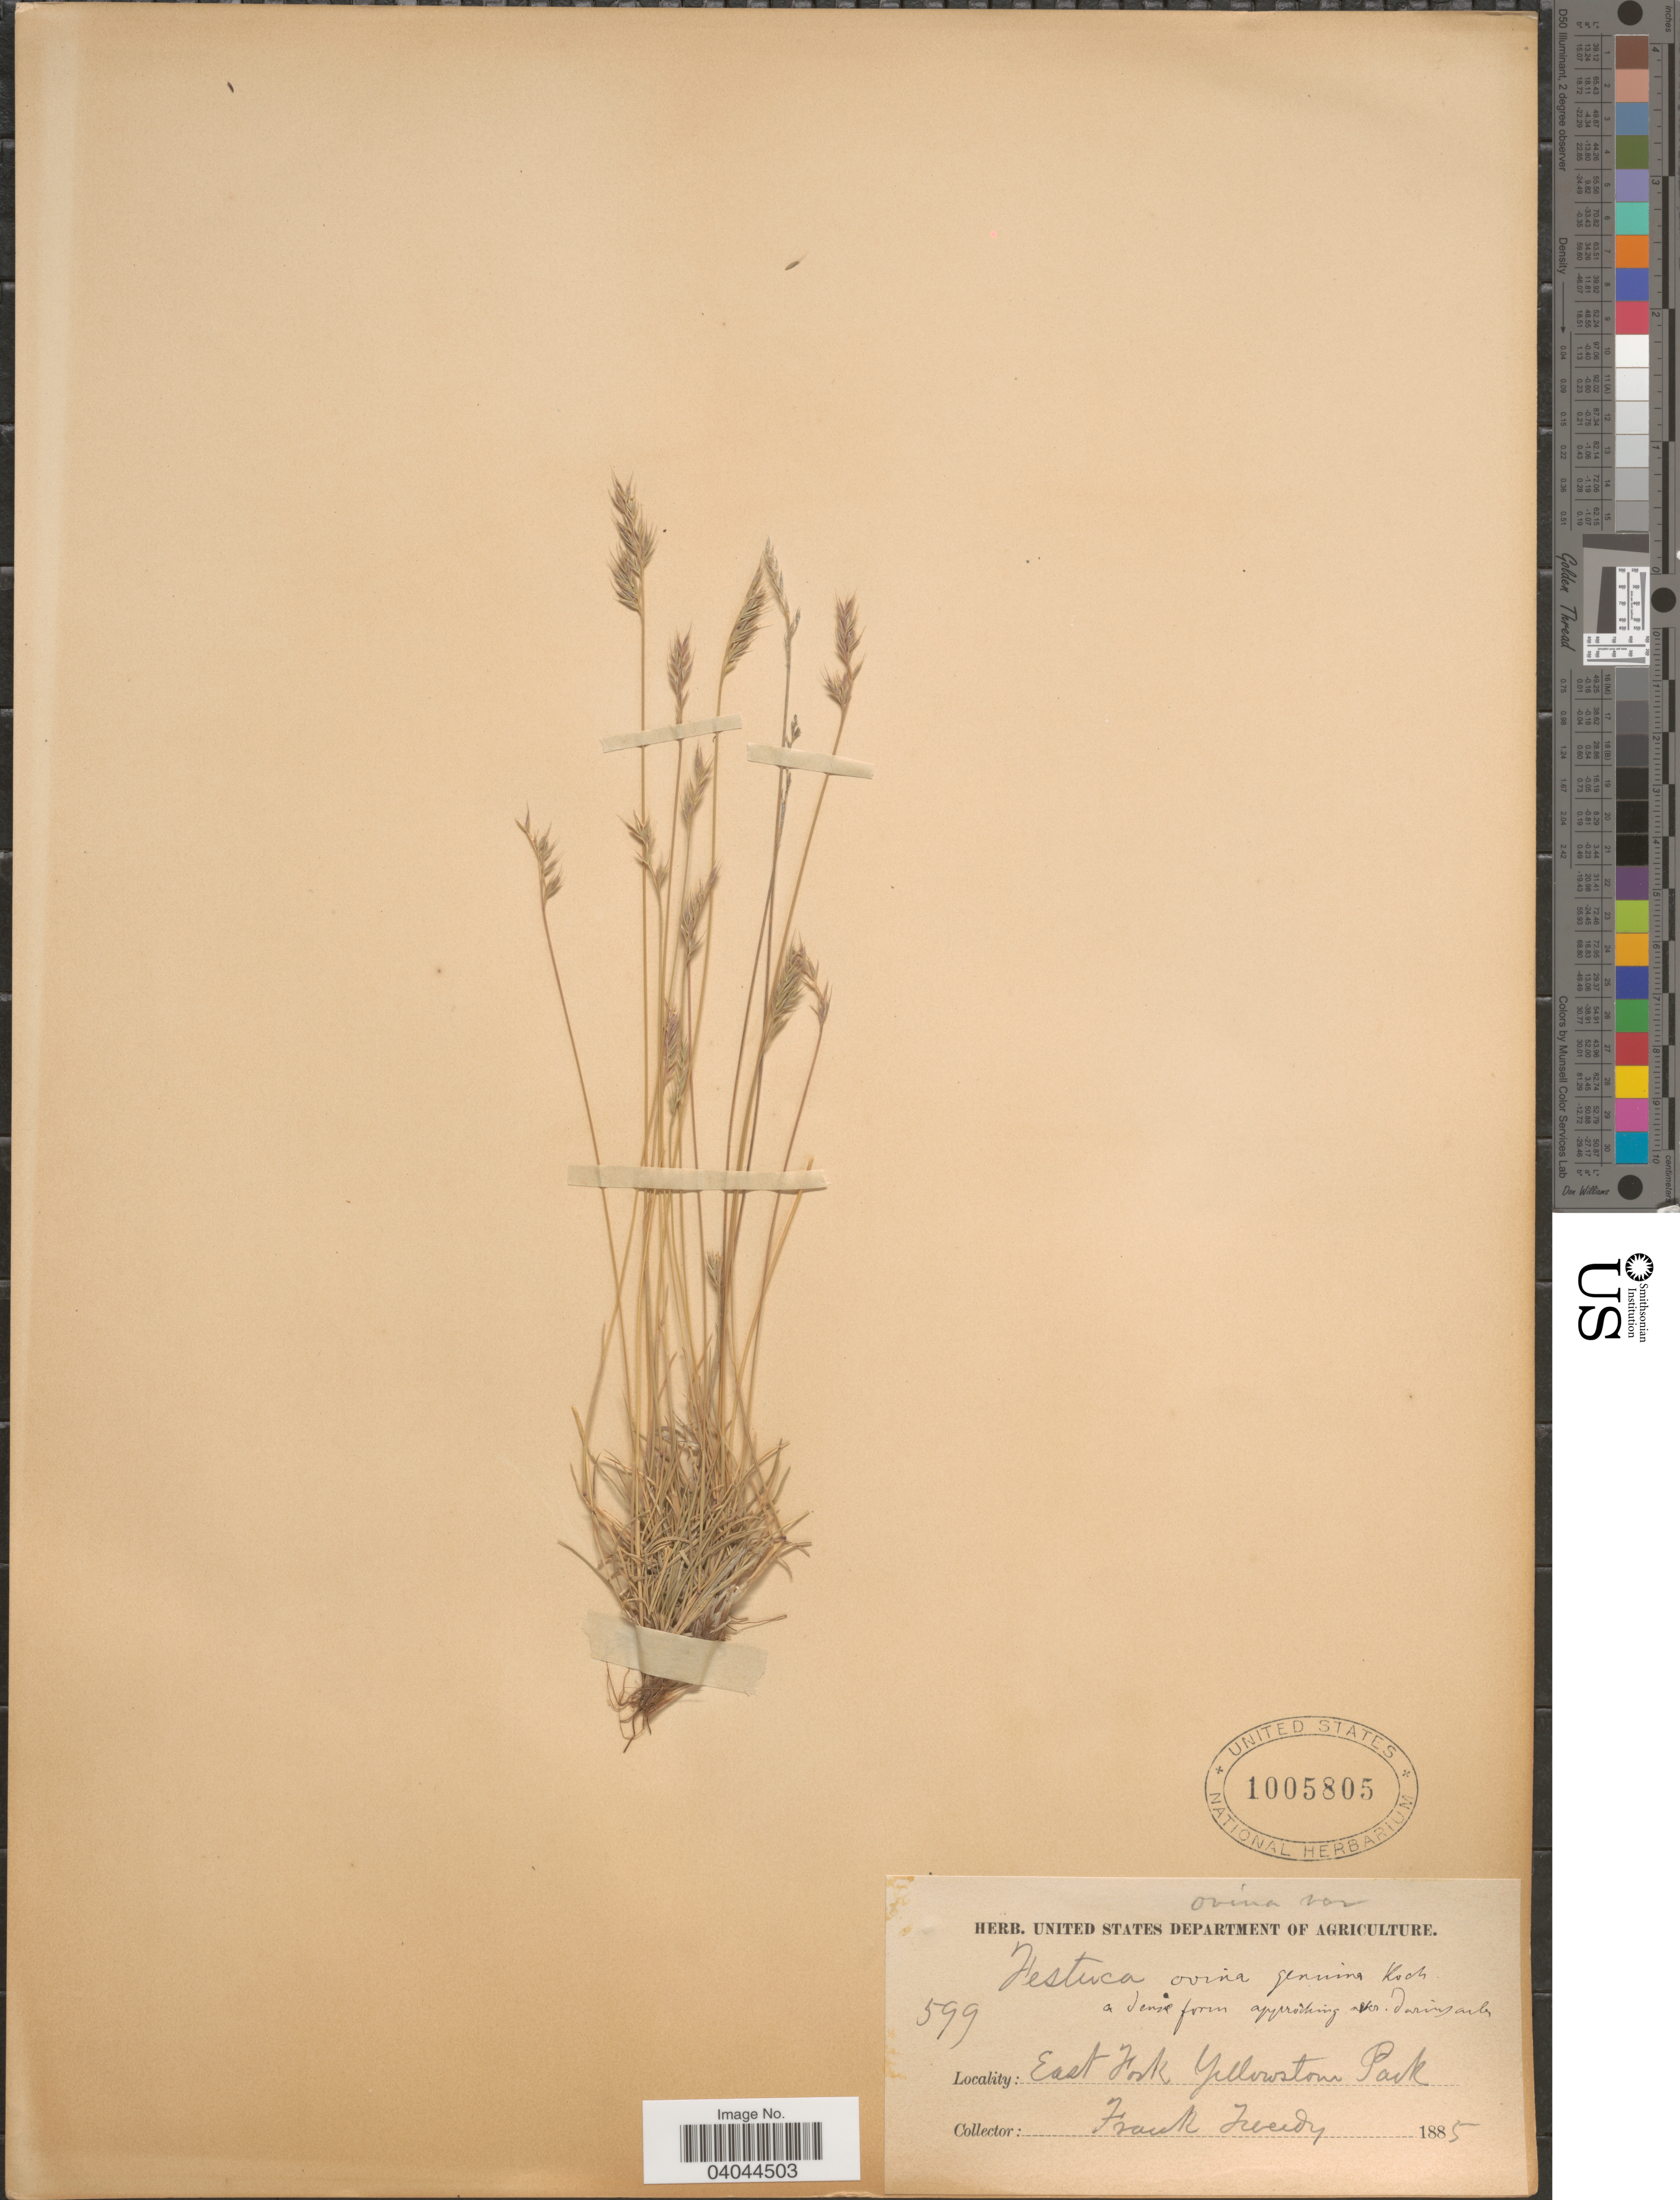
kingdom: Plantae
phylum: Tracheophyta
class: Liliopsida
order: Poales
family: Poaceae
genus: Festuca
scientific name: Festuca ovina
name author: L.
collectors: F. Tweedy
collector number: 599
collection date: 1885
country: United States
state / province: Wyoming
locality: East Fork Yellowstone Park.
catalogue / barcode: US 1005805